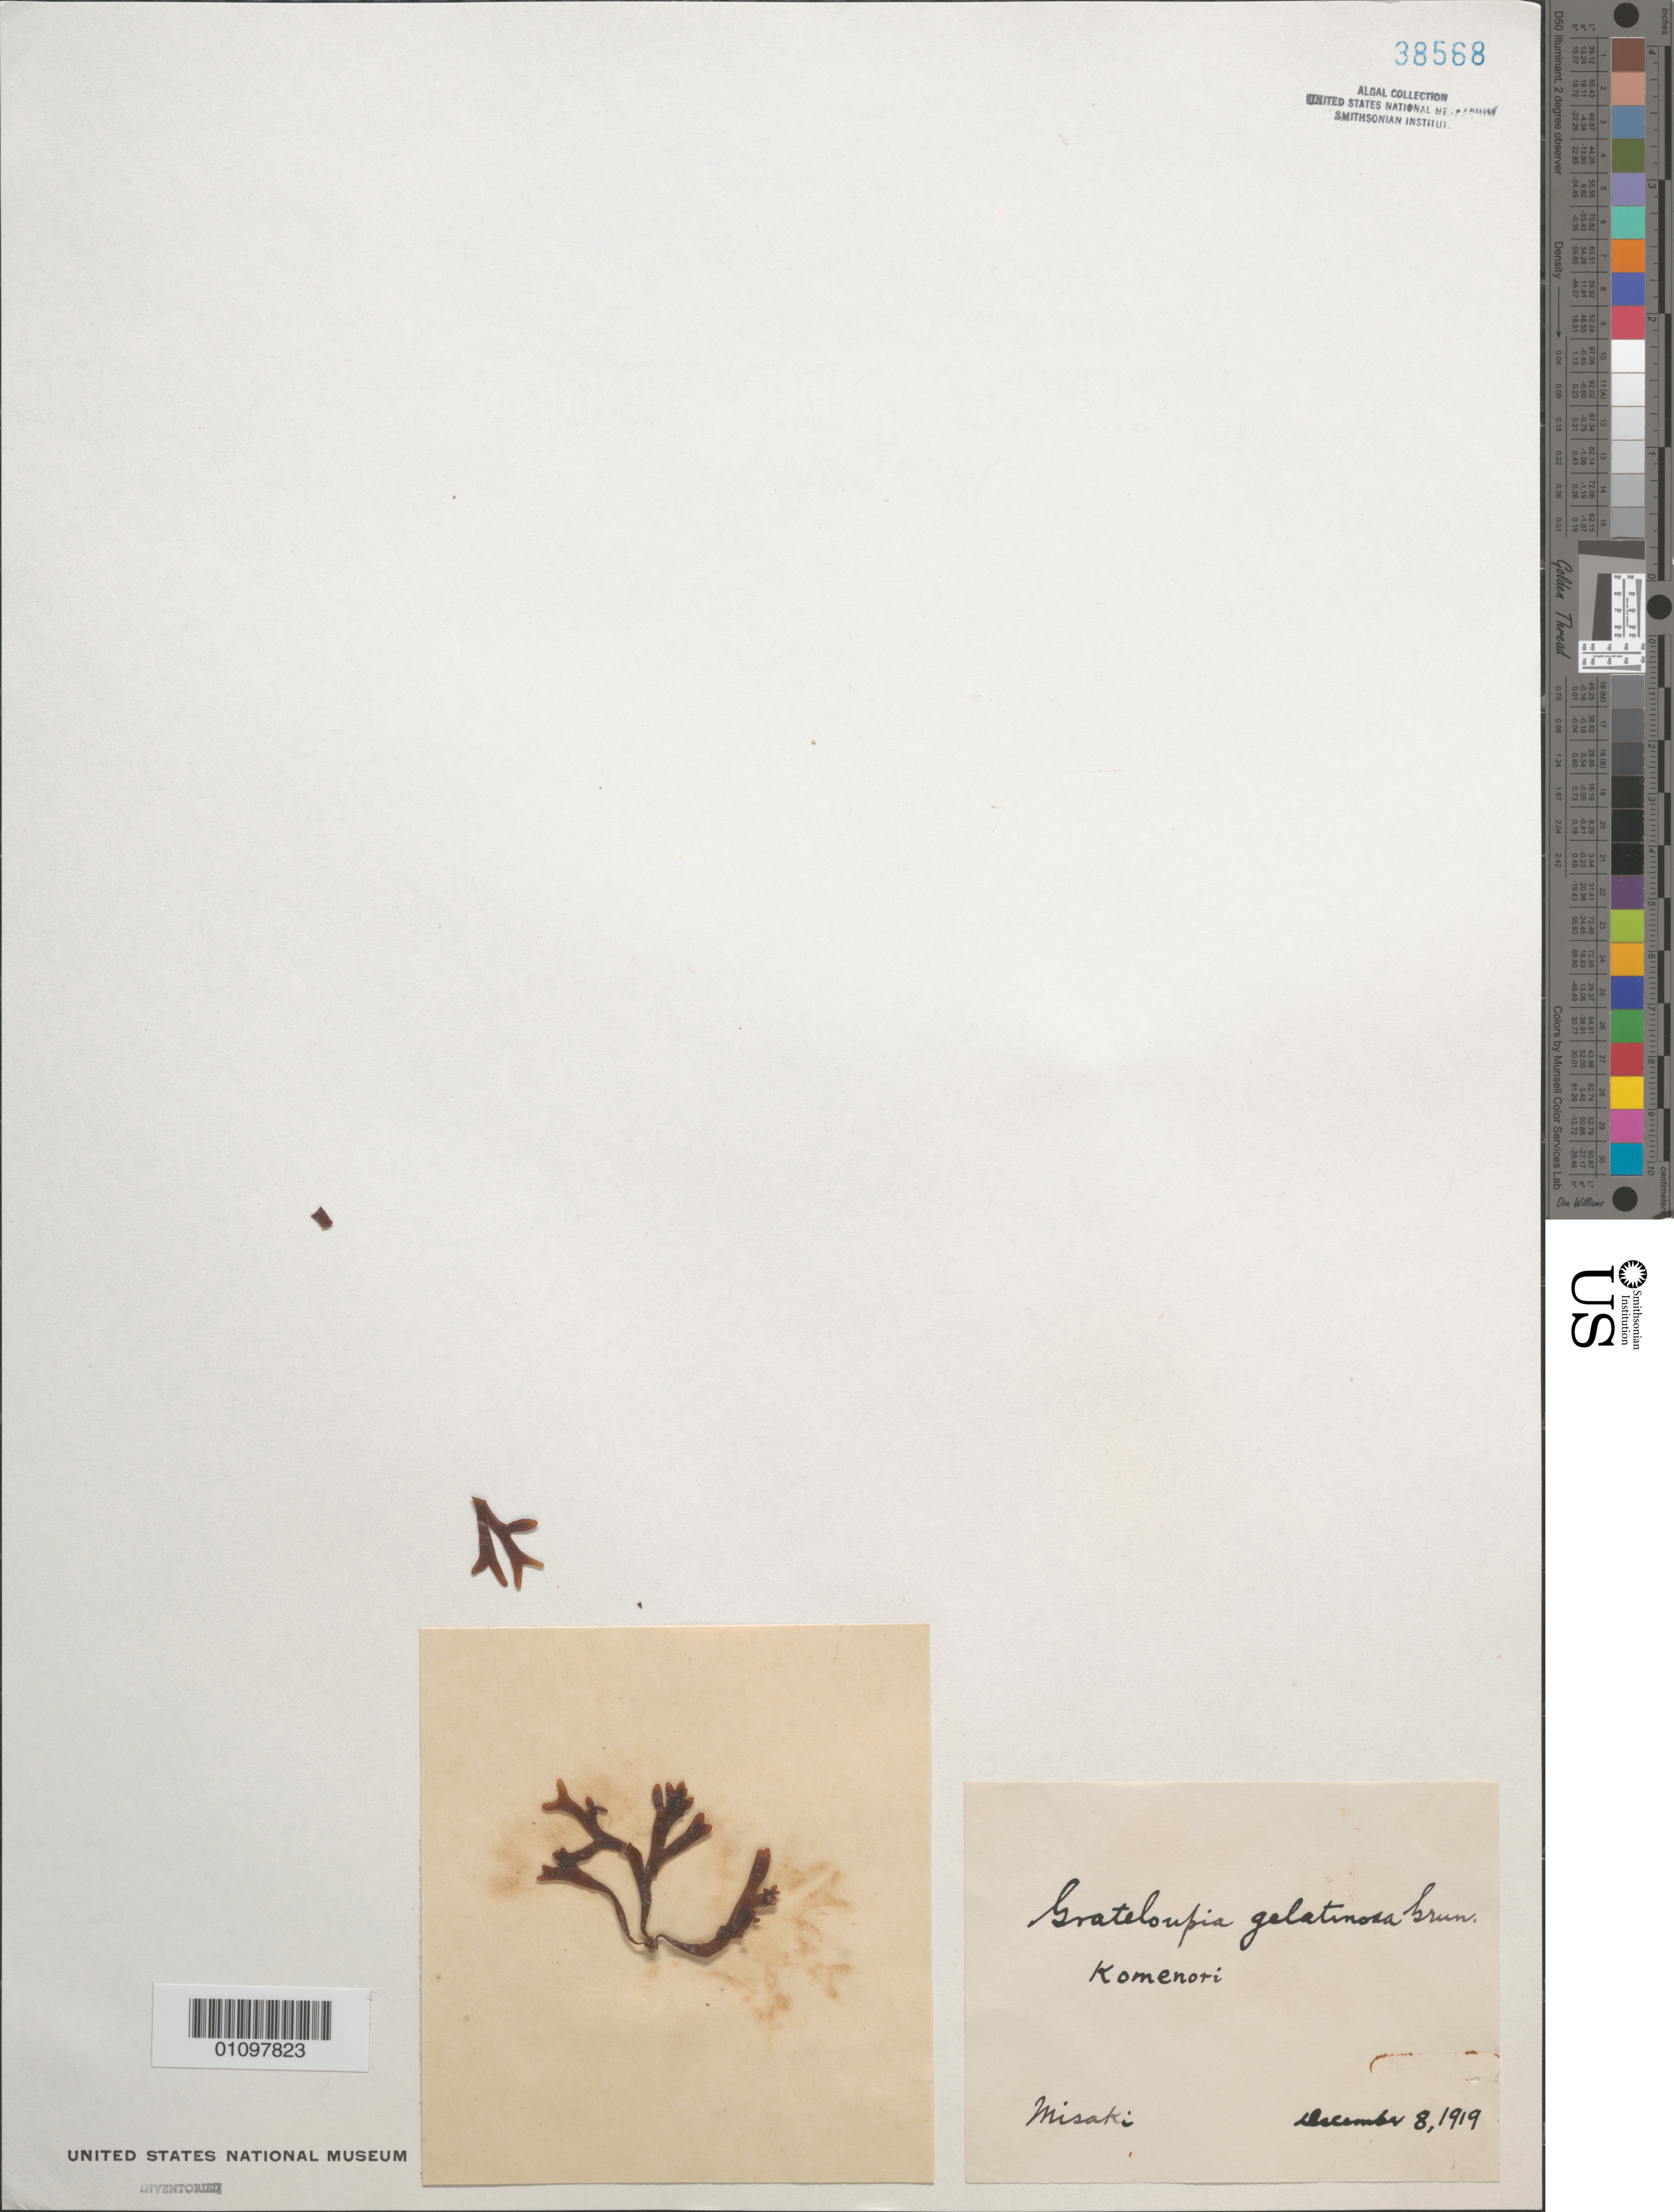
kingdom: Plantae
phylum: Rhodophyta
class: Florideophyceae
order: Halymeniales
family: Halymeniaceae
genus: Grateloupia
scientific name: Grateloupia gelatinosa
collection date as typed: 08 Dec 1919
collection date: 1919-12-08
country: Japan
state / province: Kanagawa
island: Honshu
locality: Misaki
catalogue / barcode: US 38568